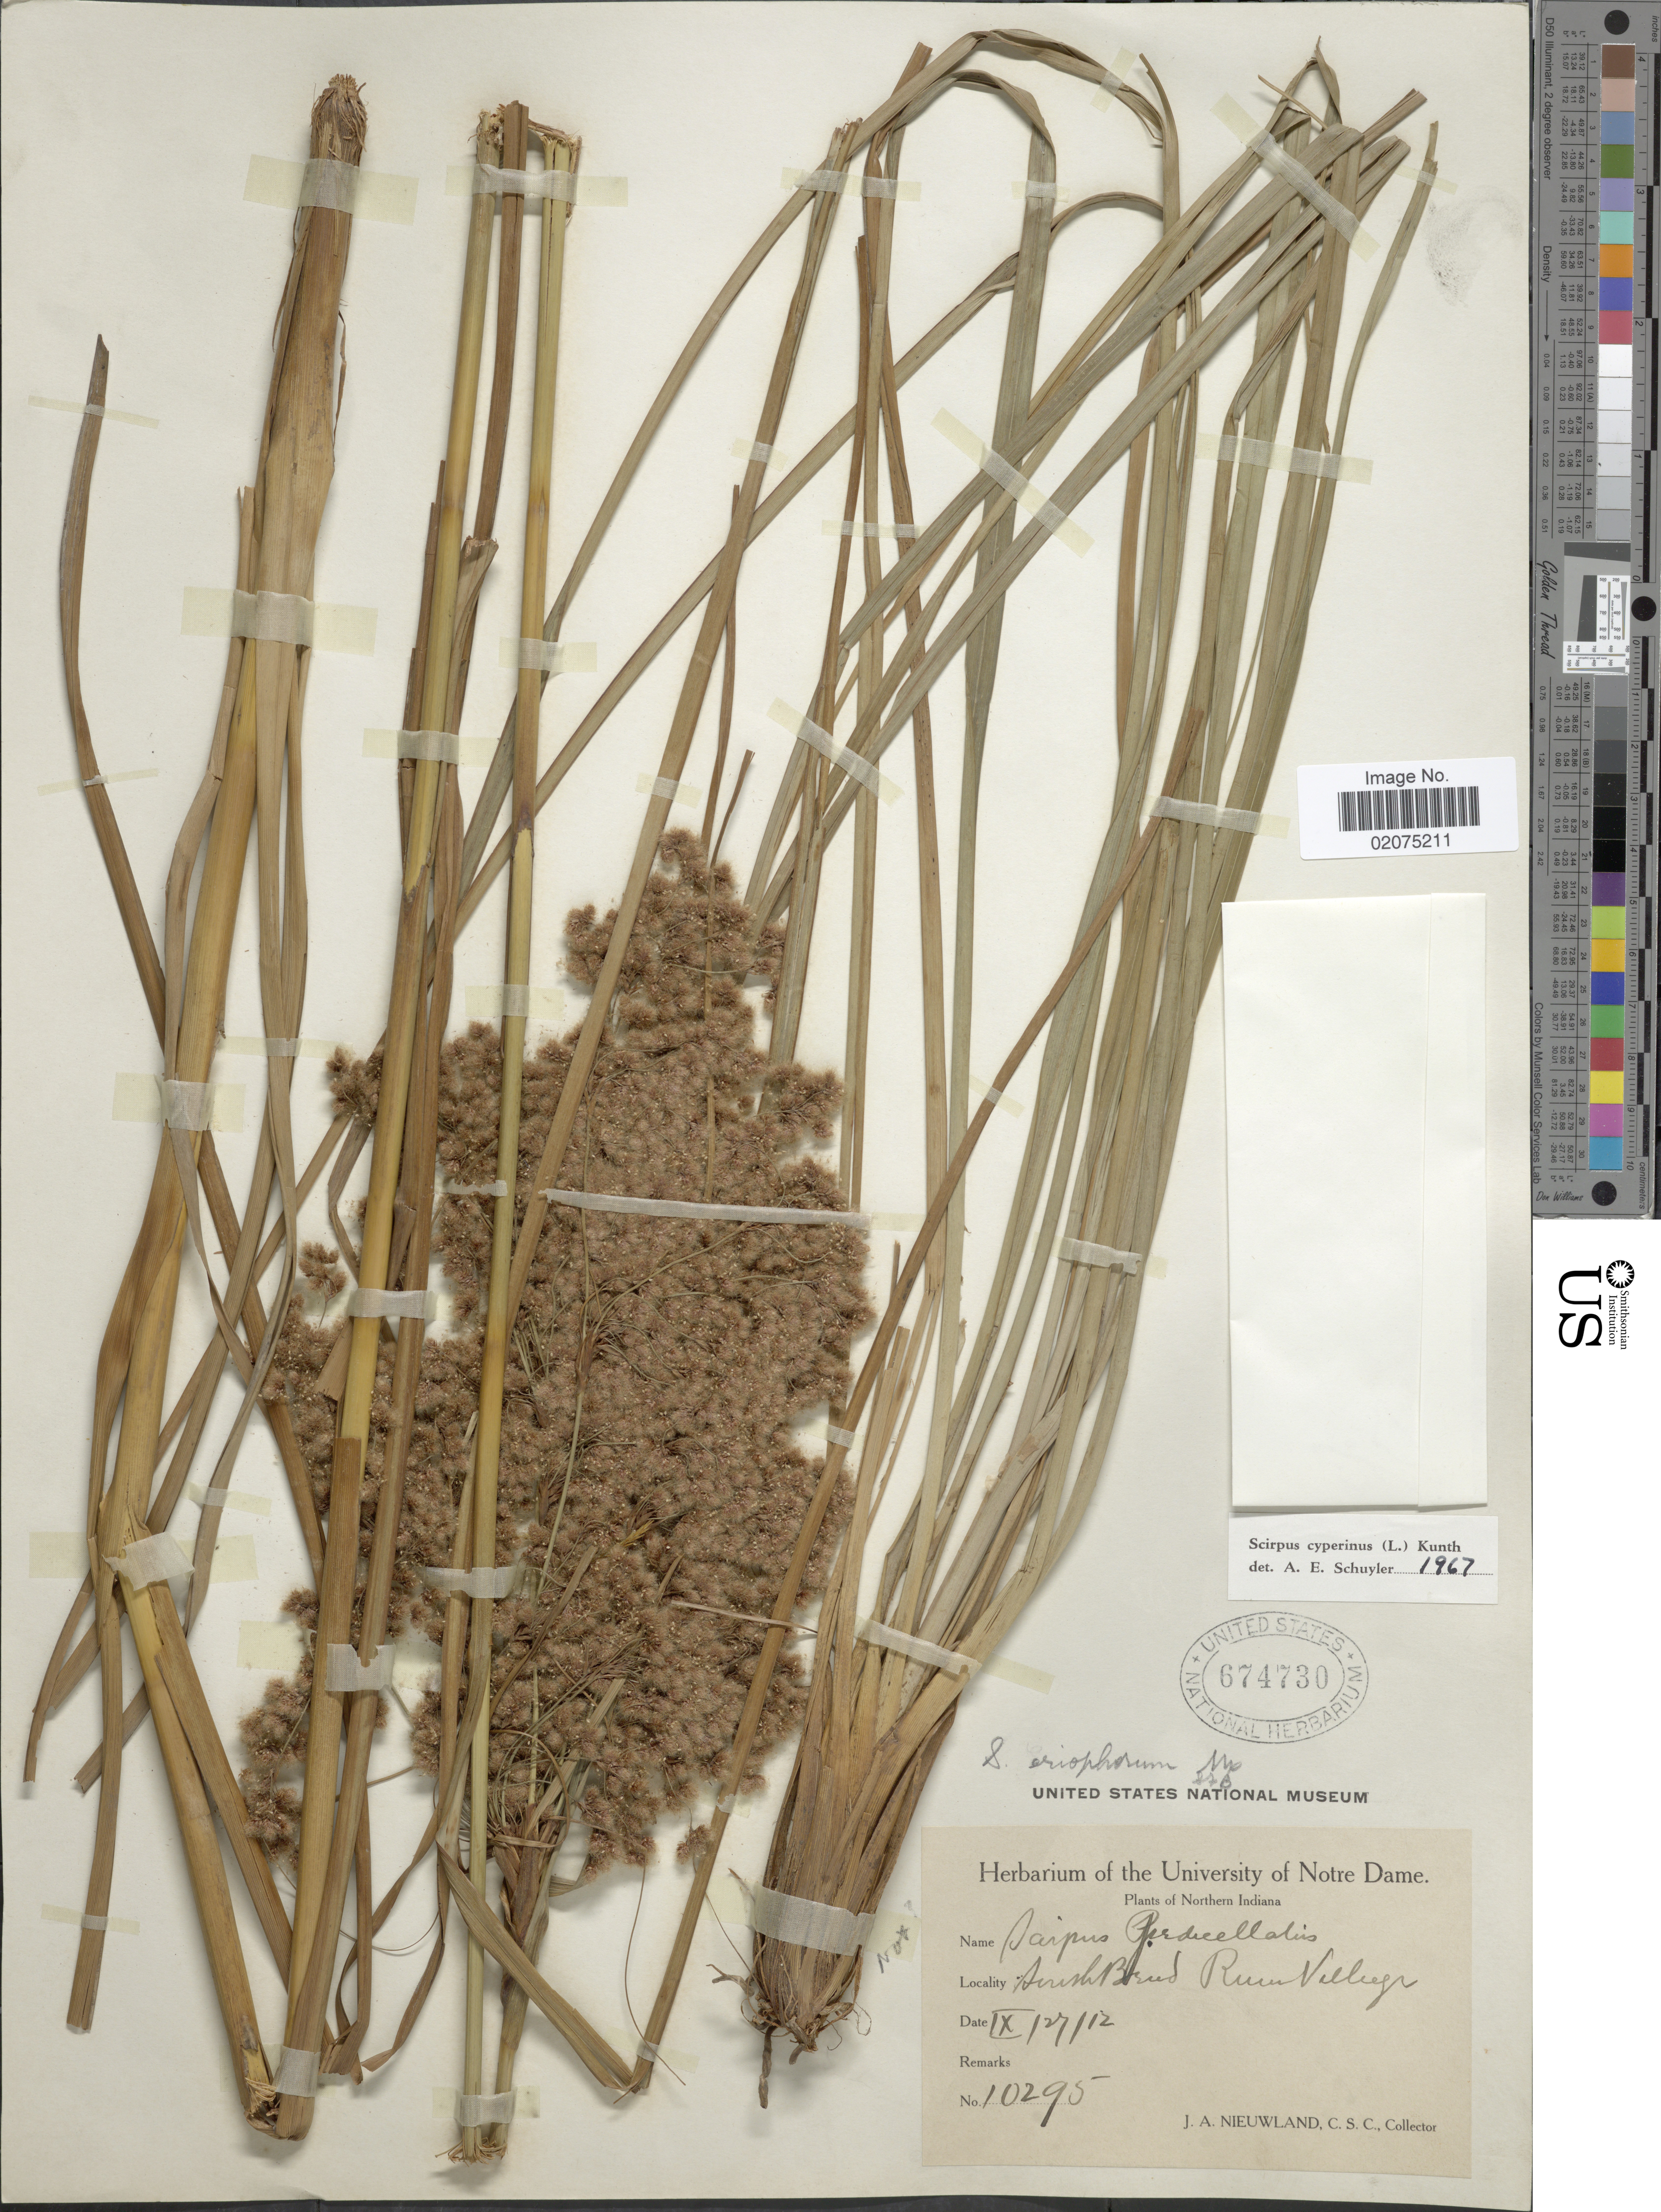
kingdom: Plantae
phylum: Tracheophyta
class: Liliopsida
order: Poales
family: Cyperaceae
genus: Scirpus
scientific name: Scirpus cyperinus (L.) Kunth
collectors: J. A. Nieuwland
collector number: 10295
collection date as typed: Transcribed d/m/y: 27/9/12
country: United States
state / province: Indiana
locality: Northern Indiana, South Bend Rum Village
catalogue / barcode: US 674730